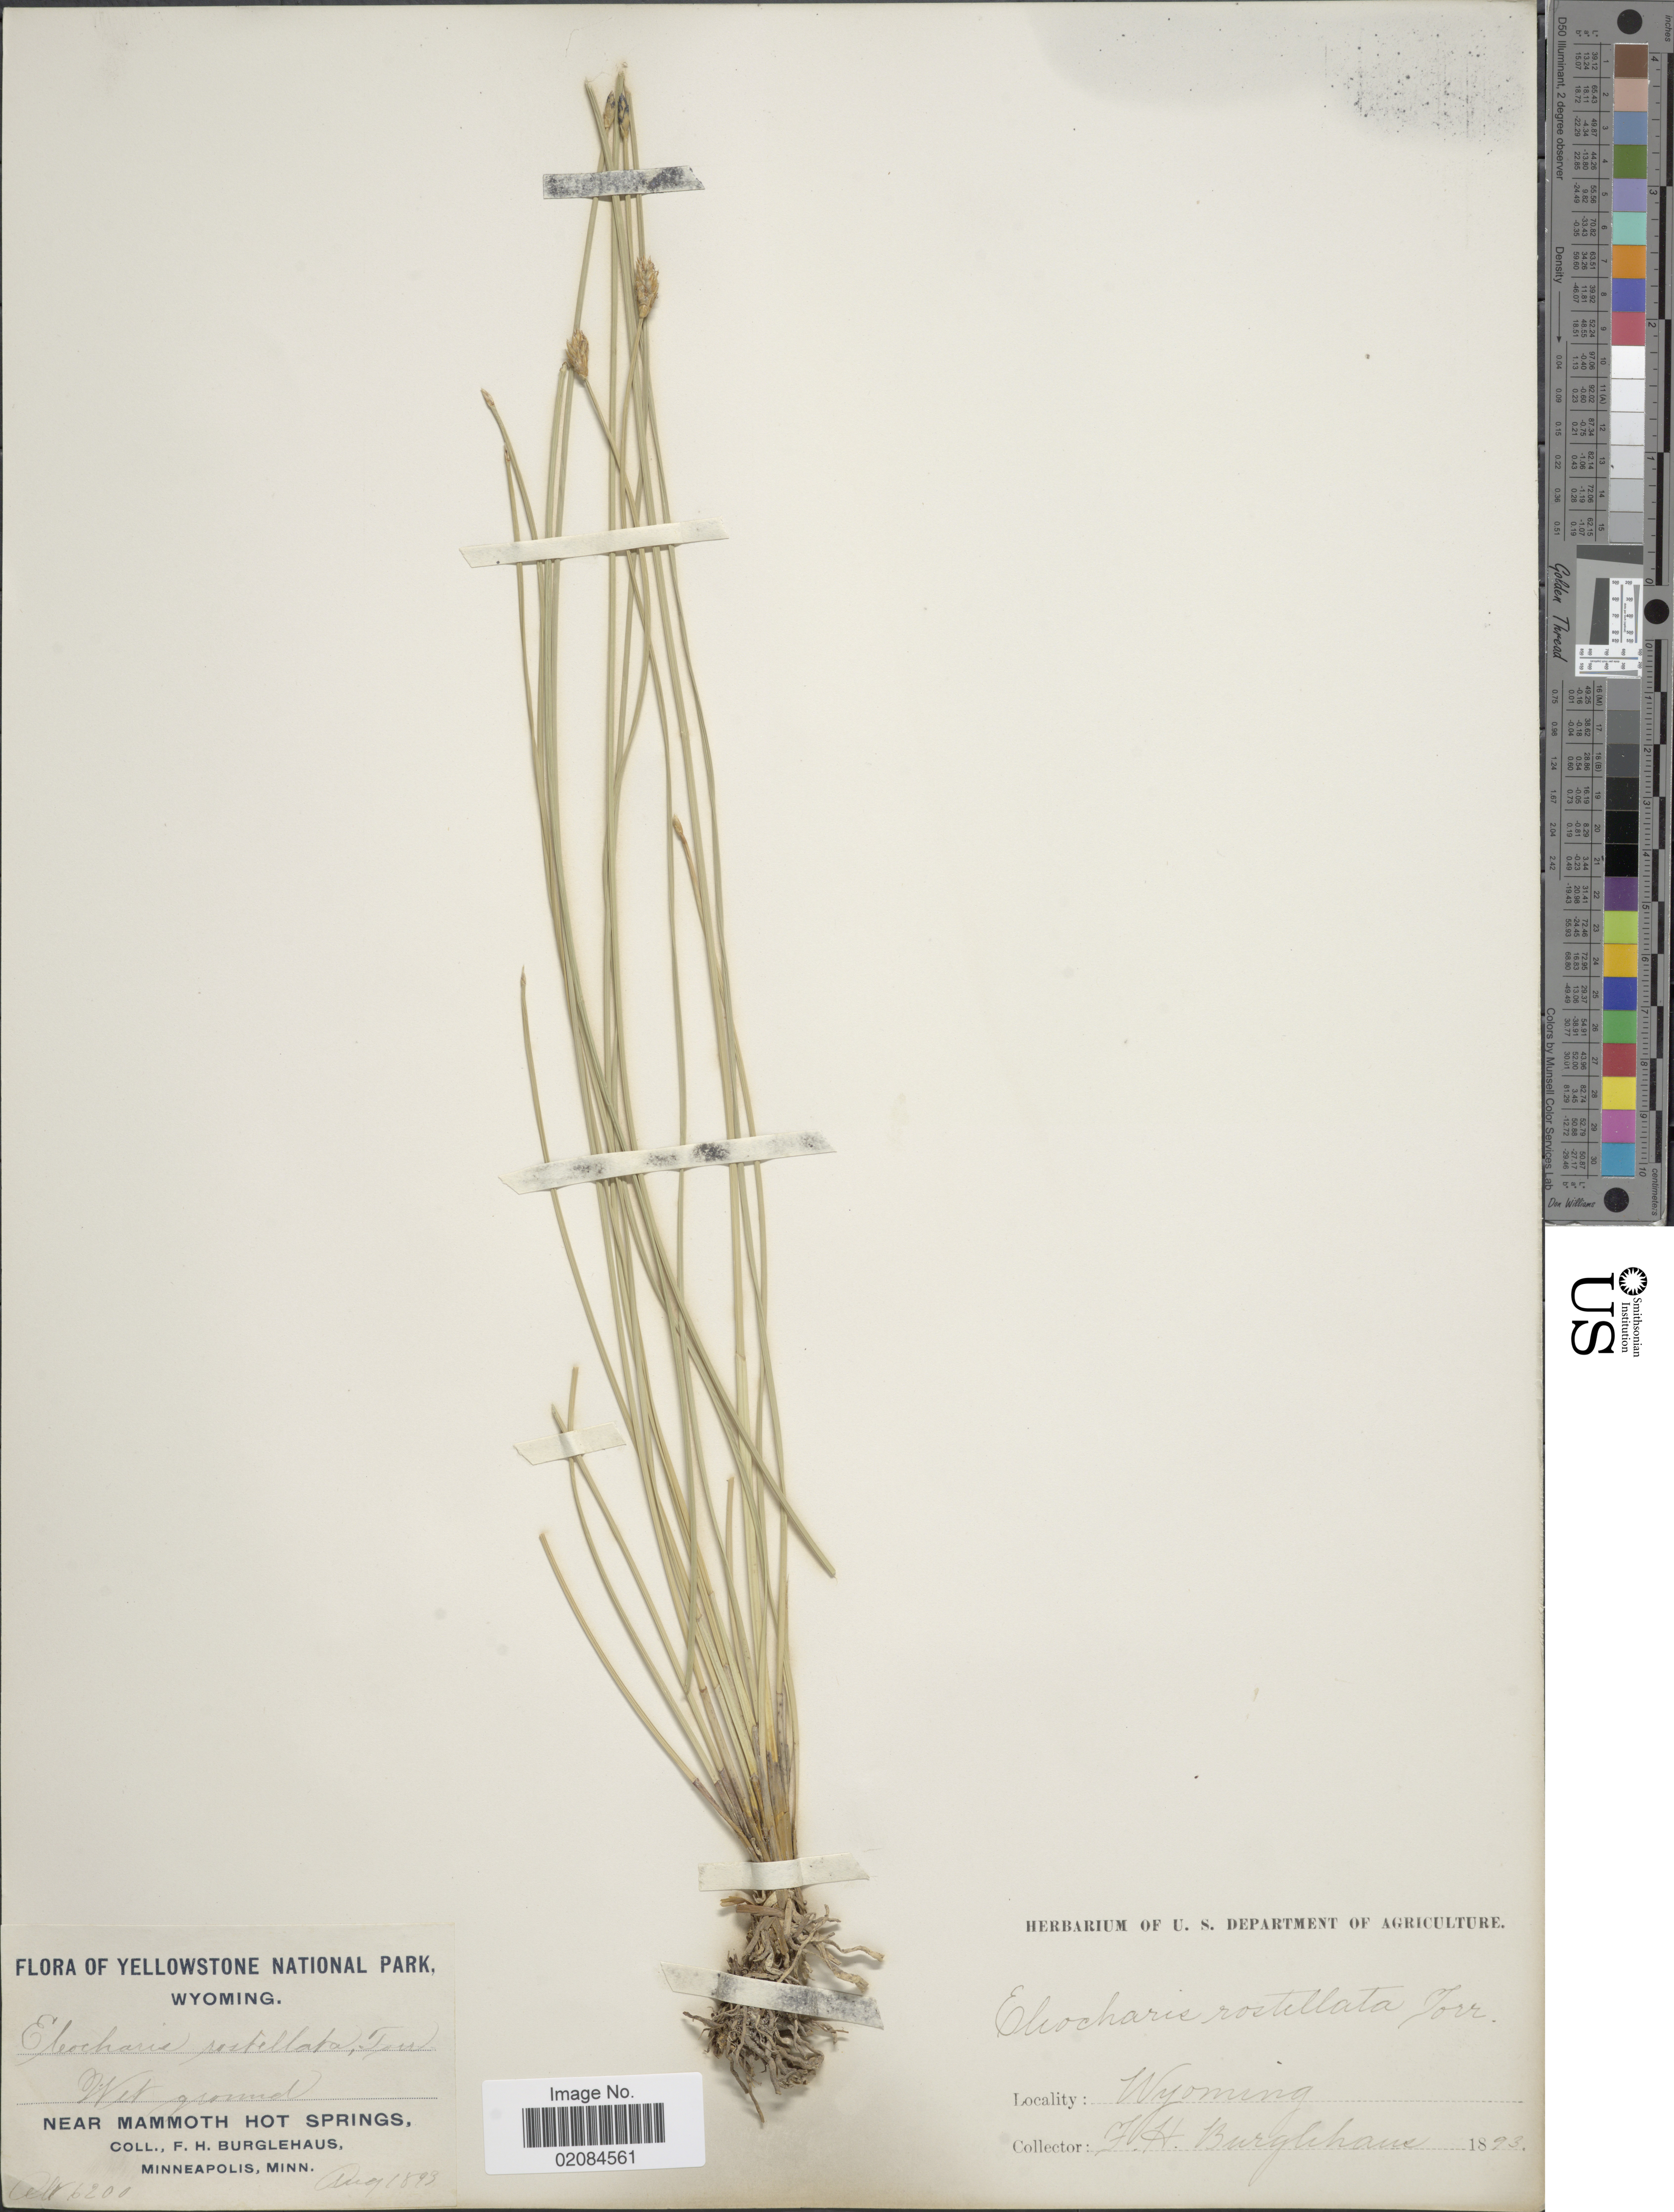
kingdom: Plantae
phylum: Tracheophyta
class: Liliopsida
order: Poales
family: Cyperaceae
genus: Eleocharis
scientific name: Eleocharis rostellata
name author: (Torr.) Torr.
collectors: F. Burglehaus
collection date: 1893-08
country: United States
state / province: Wyoming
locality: Yellowstone National Park. Near Mammoth Hot Springs.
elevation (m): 2103